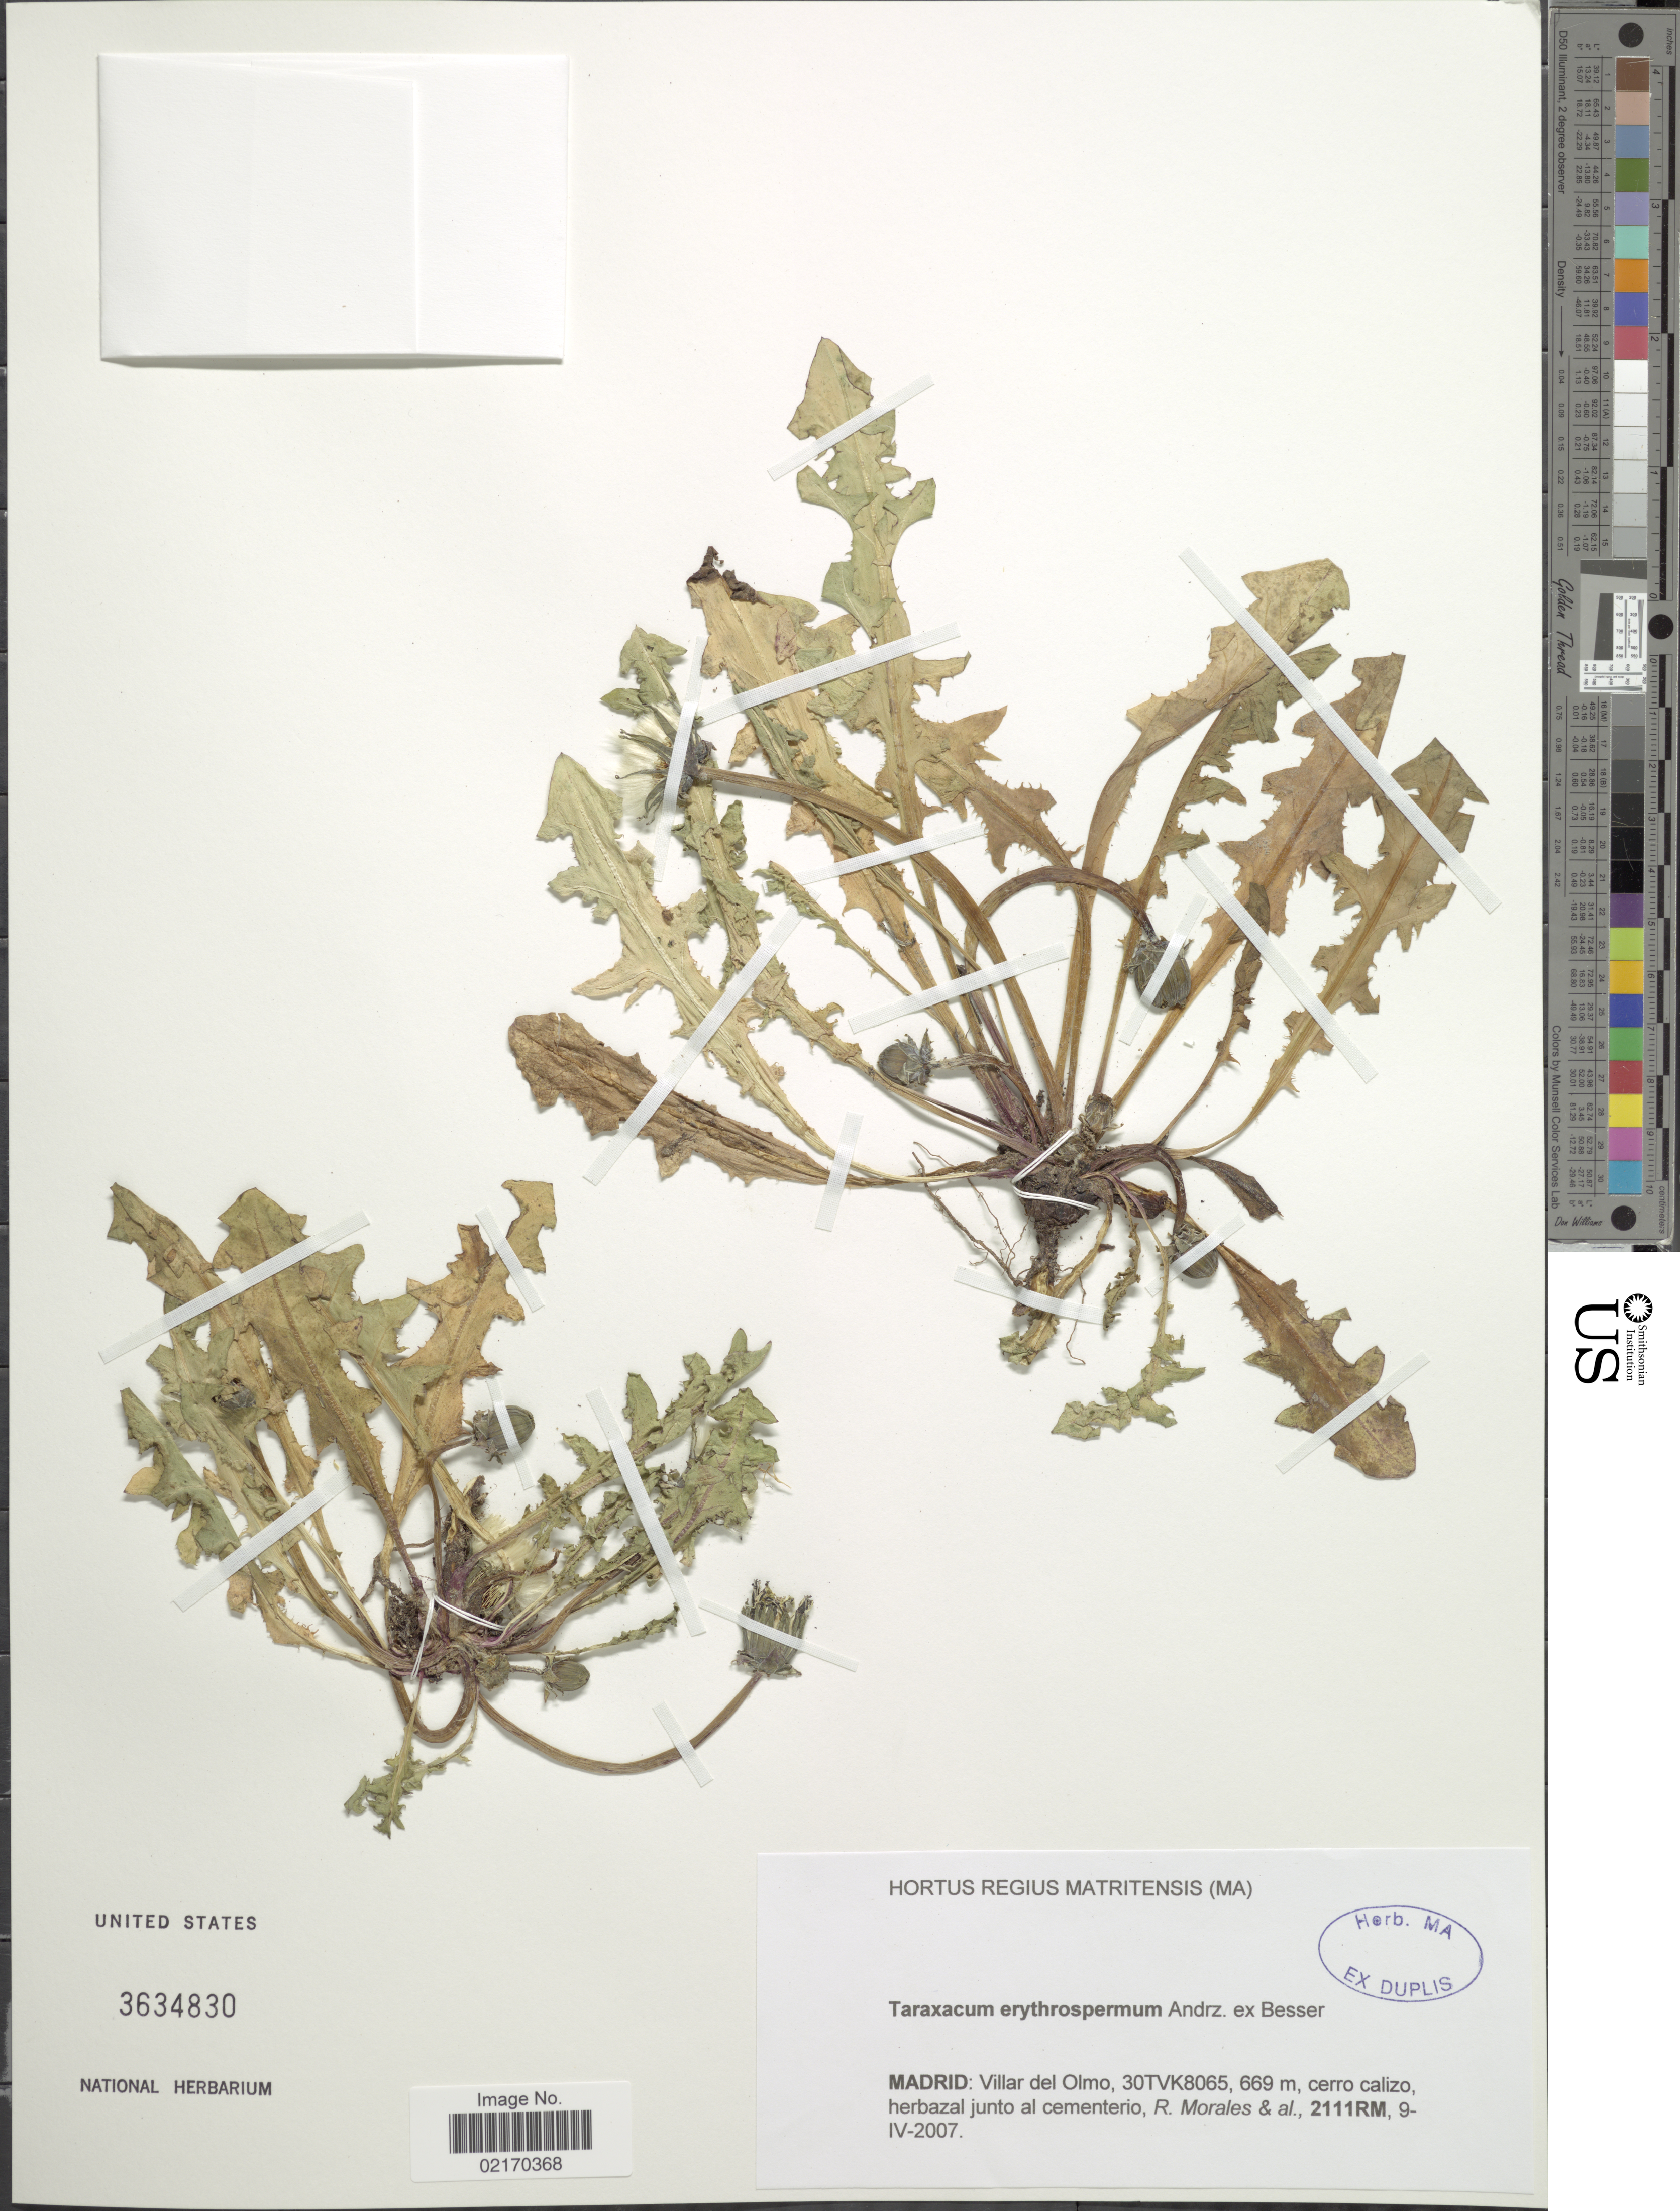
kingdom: Plantae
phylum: Tracheophyta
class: Magnoliopsida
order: Asterales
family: Asteraceae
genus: Taraxacum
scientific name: Taraxacum erythrospermum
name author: Andrz. ex Besser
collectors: R. Morales & et al.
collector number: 2111RM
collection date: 2007-04-09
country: Spain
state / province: Madrid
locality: Villar del Olmo, 30TVK8065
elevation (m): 669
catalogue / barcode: US 3634830